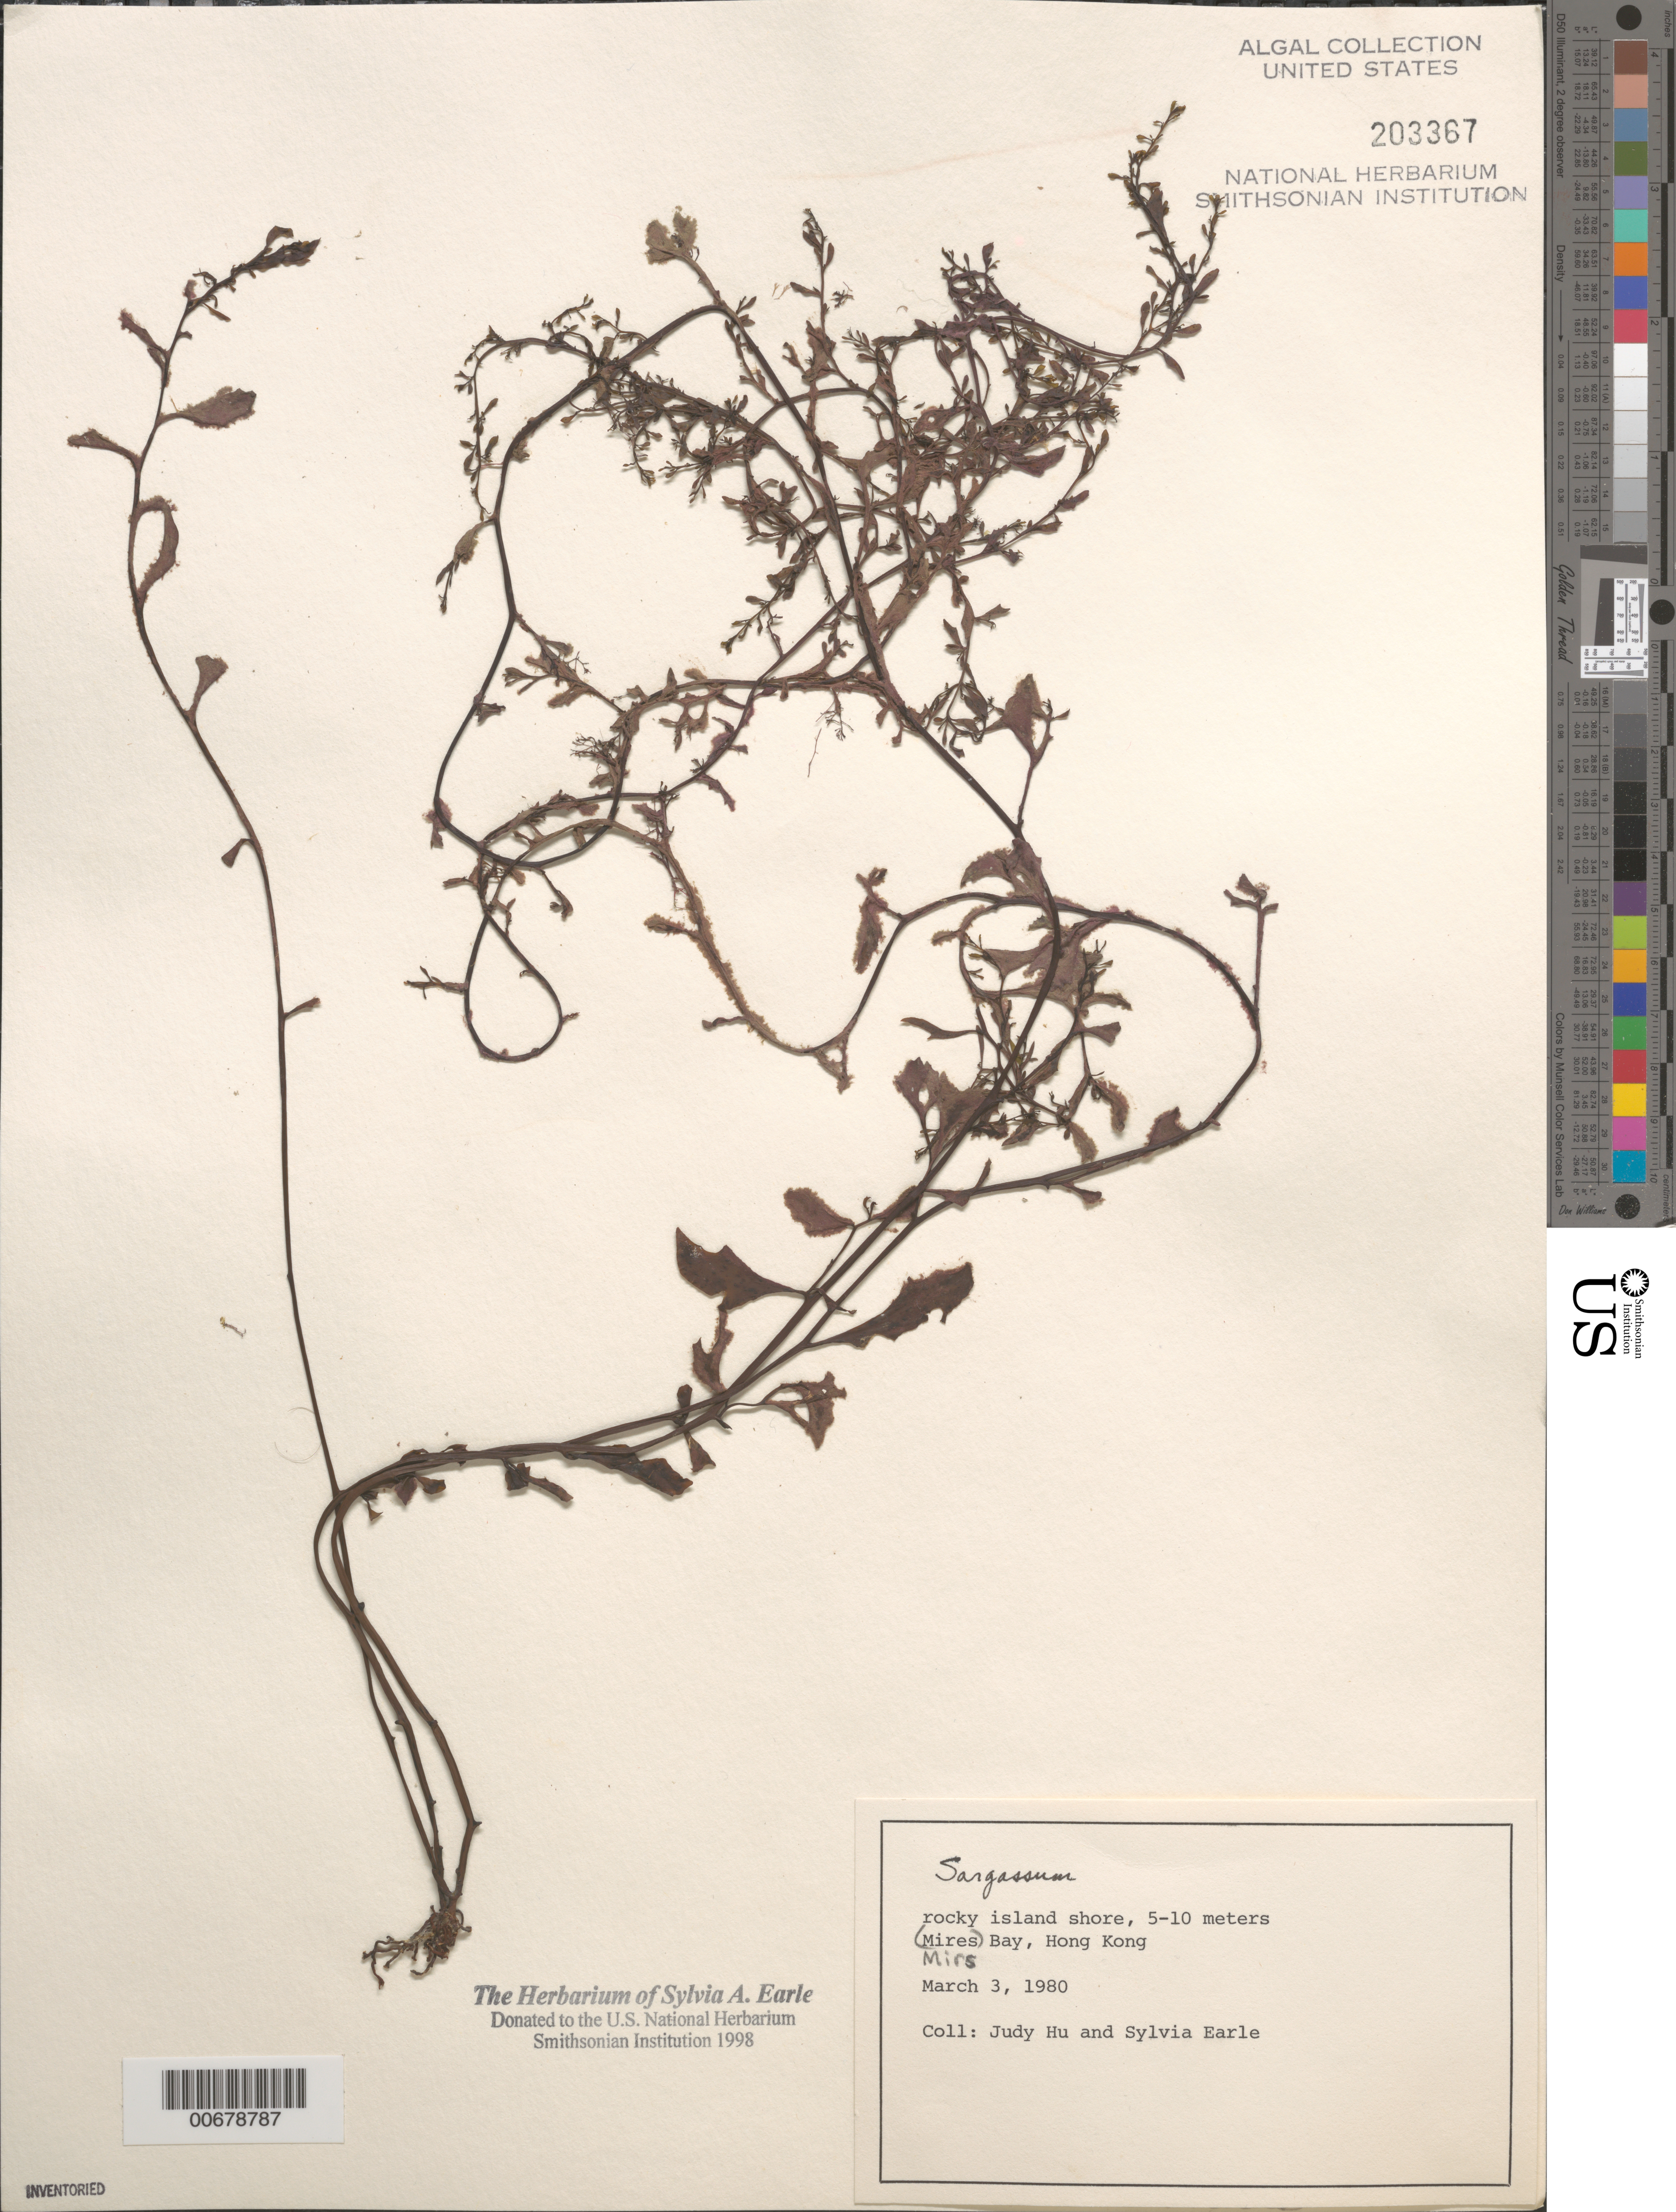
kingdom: Chromista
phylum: Ochrophyta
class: Phaeophyceae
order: Fucales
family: Sargassaceae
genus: Sargassum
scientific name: Sargassum sp.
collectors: J. Hu & S. A. Earle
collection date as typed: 03 Mar 1980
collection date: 1980-03-03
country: China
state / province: Hong Kong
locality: Mirs Bay (Mires Bay), New Territories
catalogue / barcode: US 203367